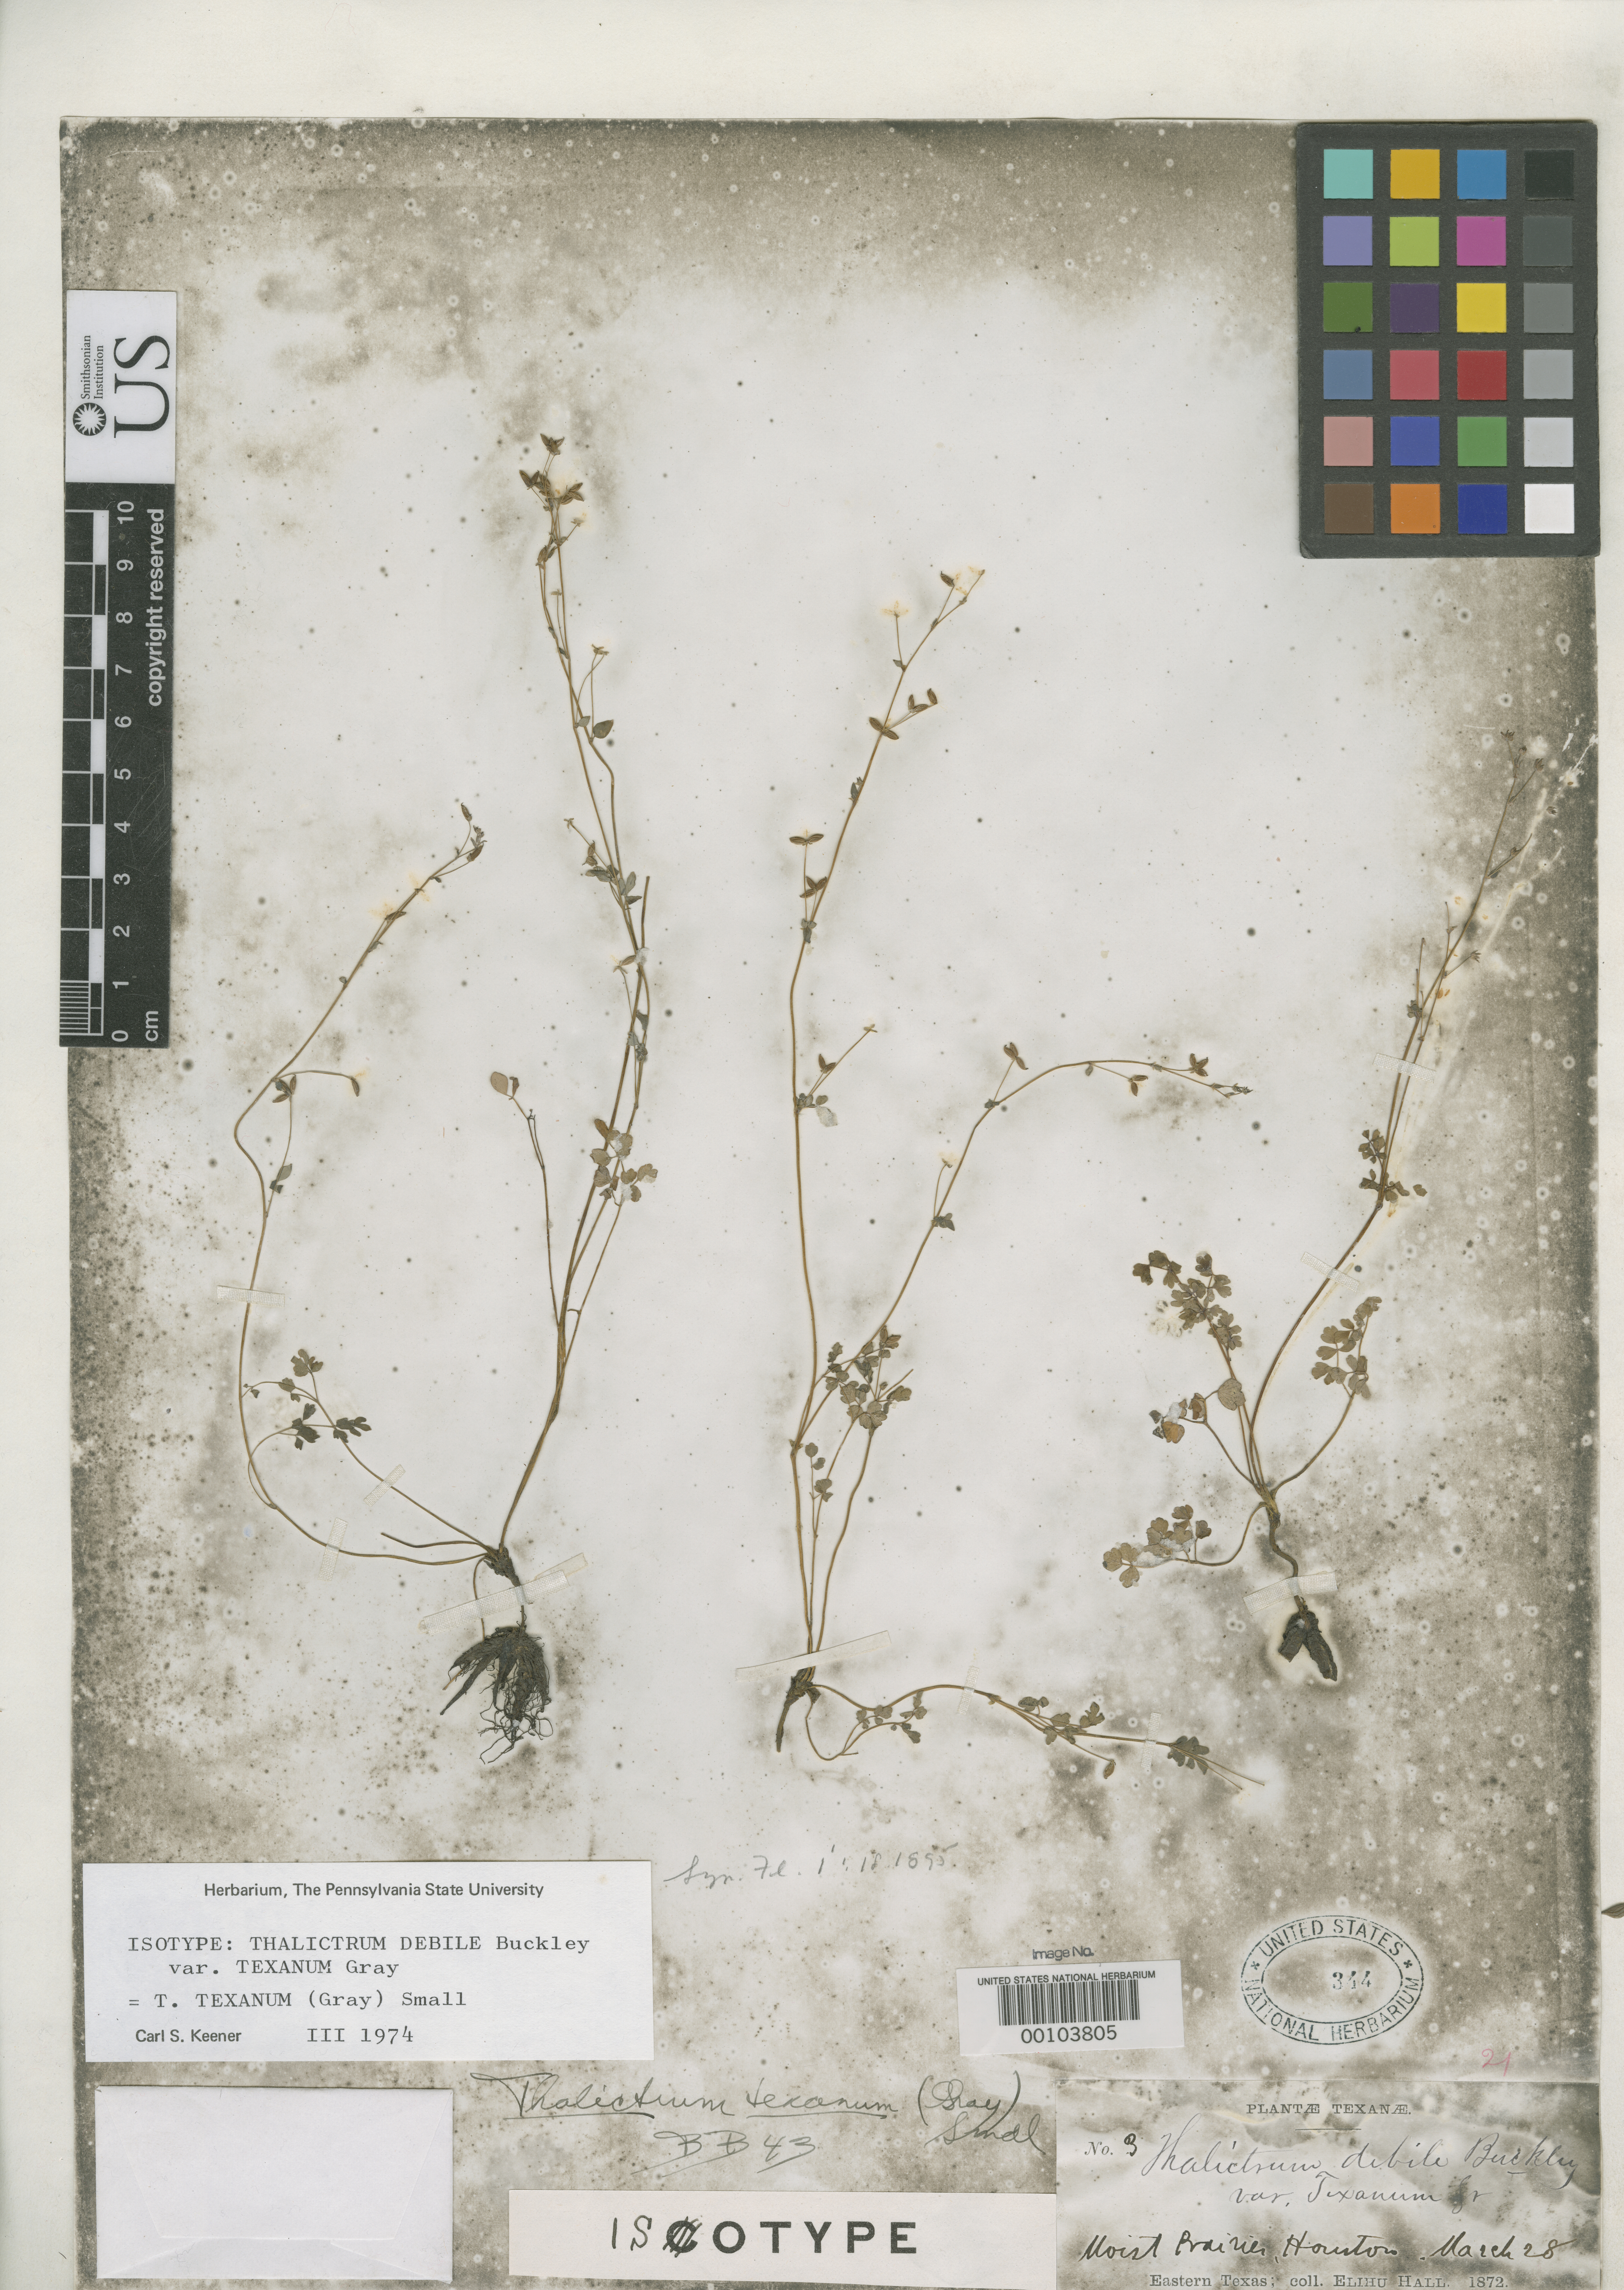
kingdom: Plantae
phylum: Tracheophyta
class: Magnoliopsida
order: Ranunculales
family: Ranunculaceae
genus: Thalictrum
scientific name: Thalictrum debile var. texanum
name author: A. Gray in B.L. Rob.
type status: Isotype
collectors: E. Hall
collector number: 3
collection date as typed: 28 Mar 1872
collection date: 1872-03-28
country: United States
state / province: Texas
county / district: Harris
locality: Near Houston.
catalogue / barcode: US 344